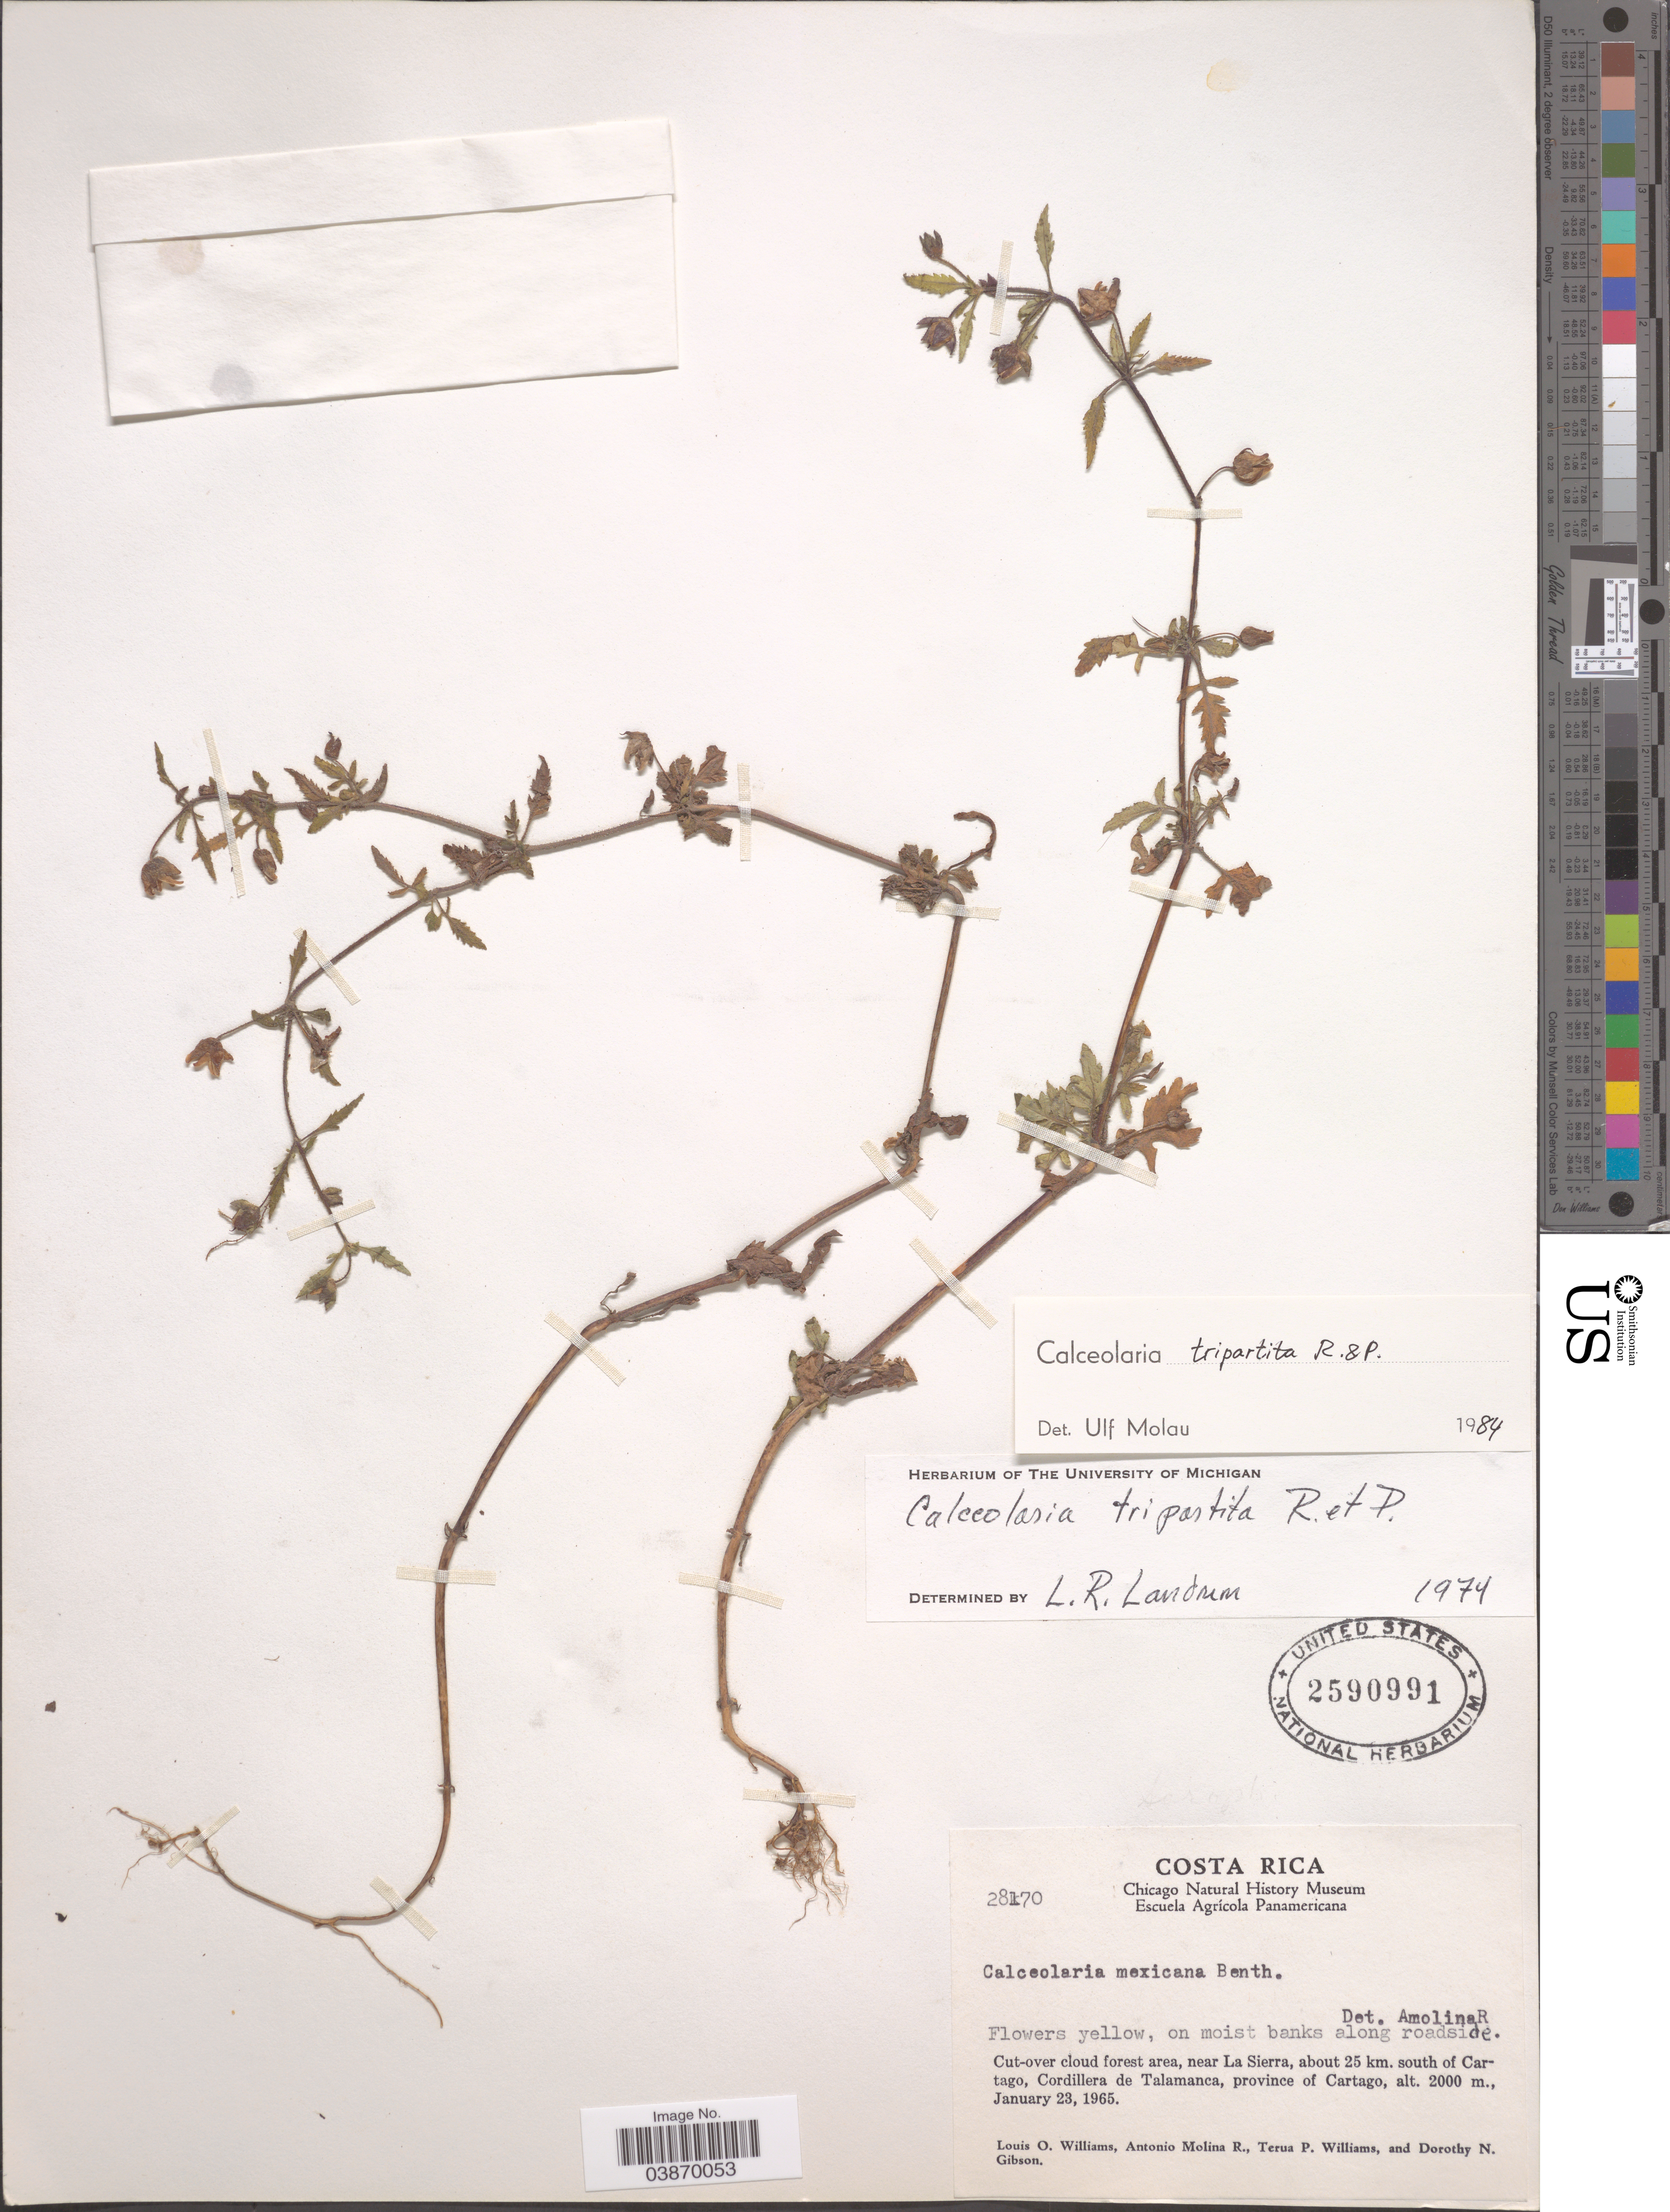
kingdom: Plantae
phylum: Tracheophyta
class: Magnoliopsida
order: Lamiales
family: Calceolariaceae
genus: Calceolaria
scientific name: Calceolaria tripartita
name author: Ruiz & Pav.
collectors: L. O. Williams, A. Molina R., T. Williams & D. N. Gibson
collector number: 28170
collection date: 1965-01-23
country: Costa Rica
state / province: Cartago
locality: Cut-over cloud forest area, near La Sierra, about 25 km. south of Cartago, Cordillera de Talamanca.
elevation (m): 2000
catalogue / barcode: US 2590991